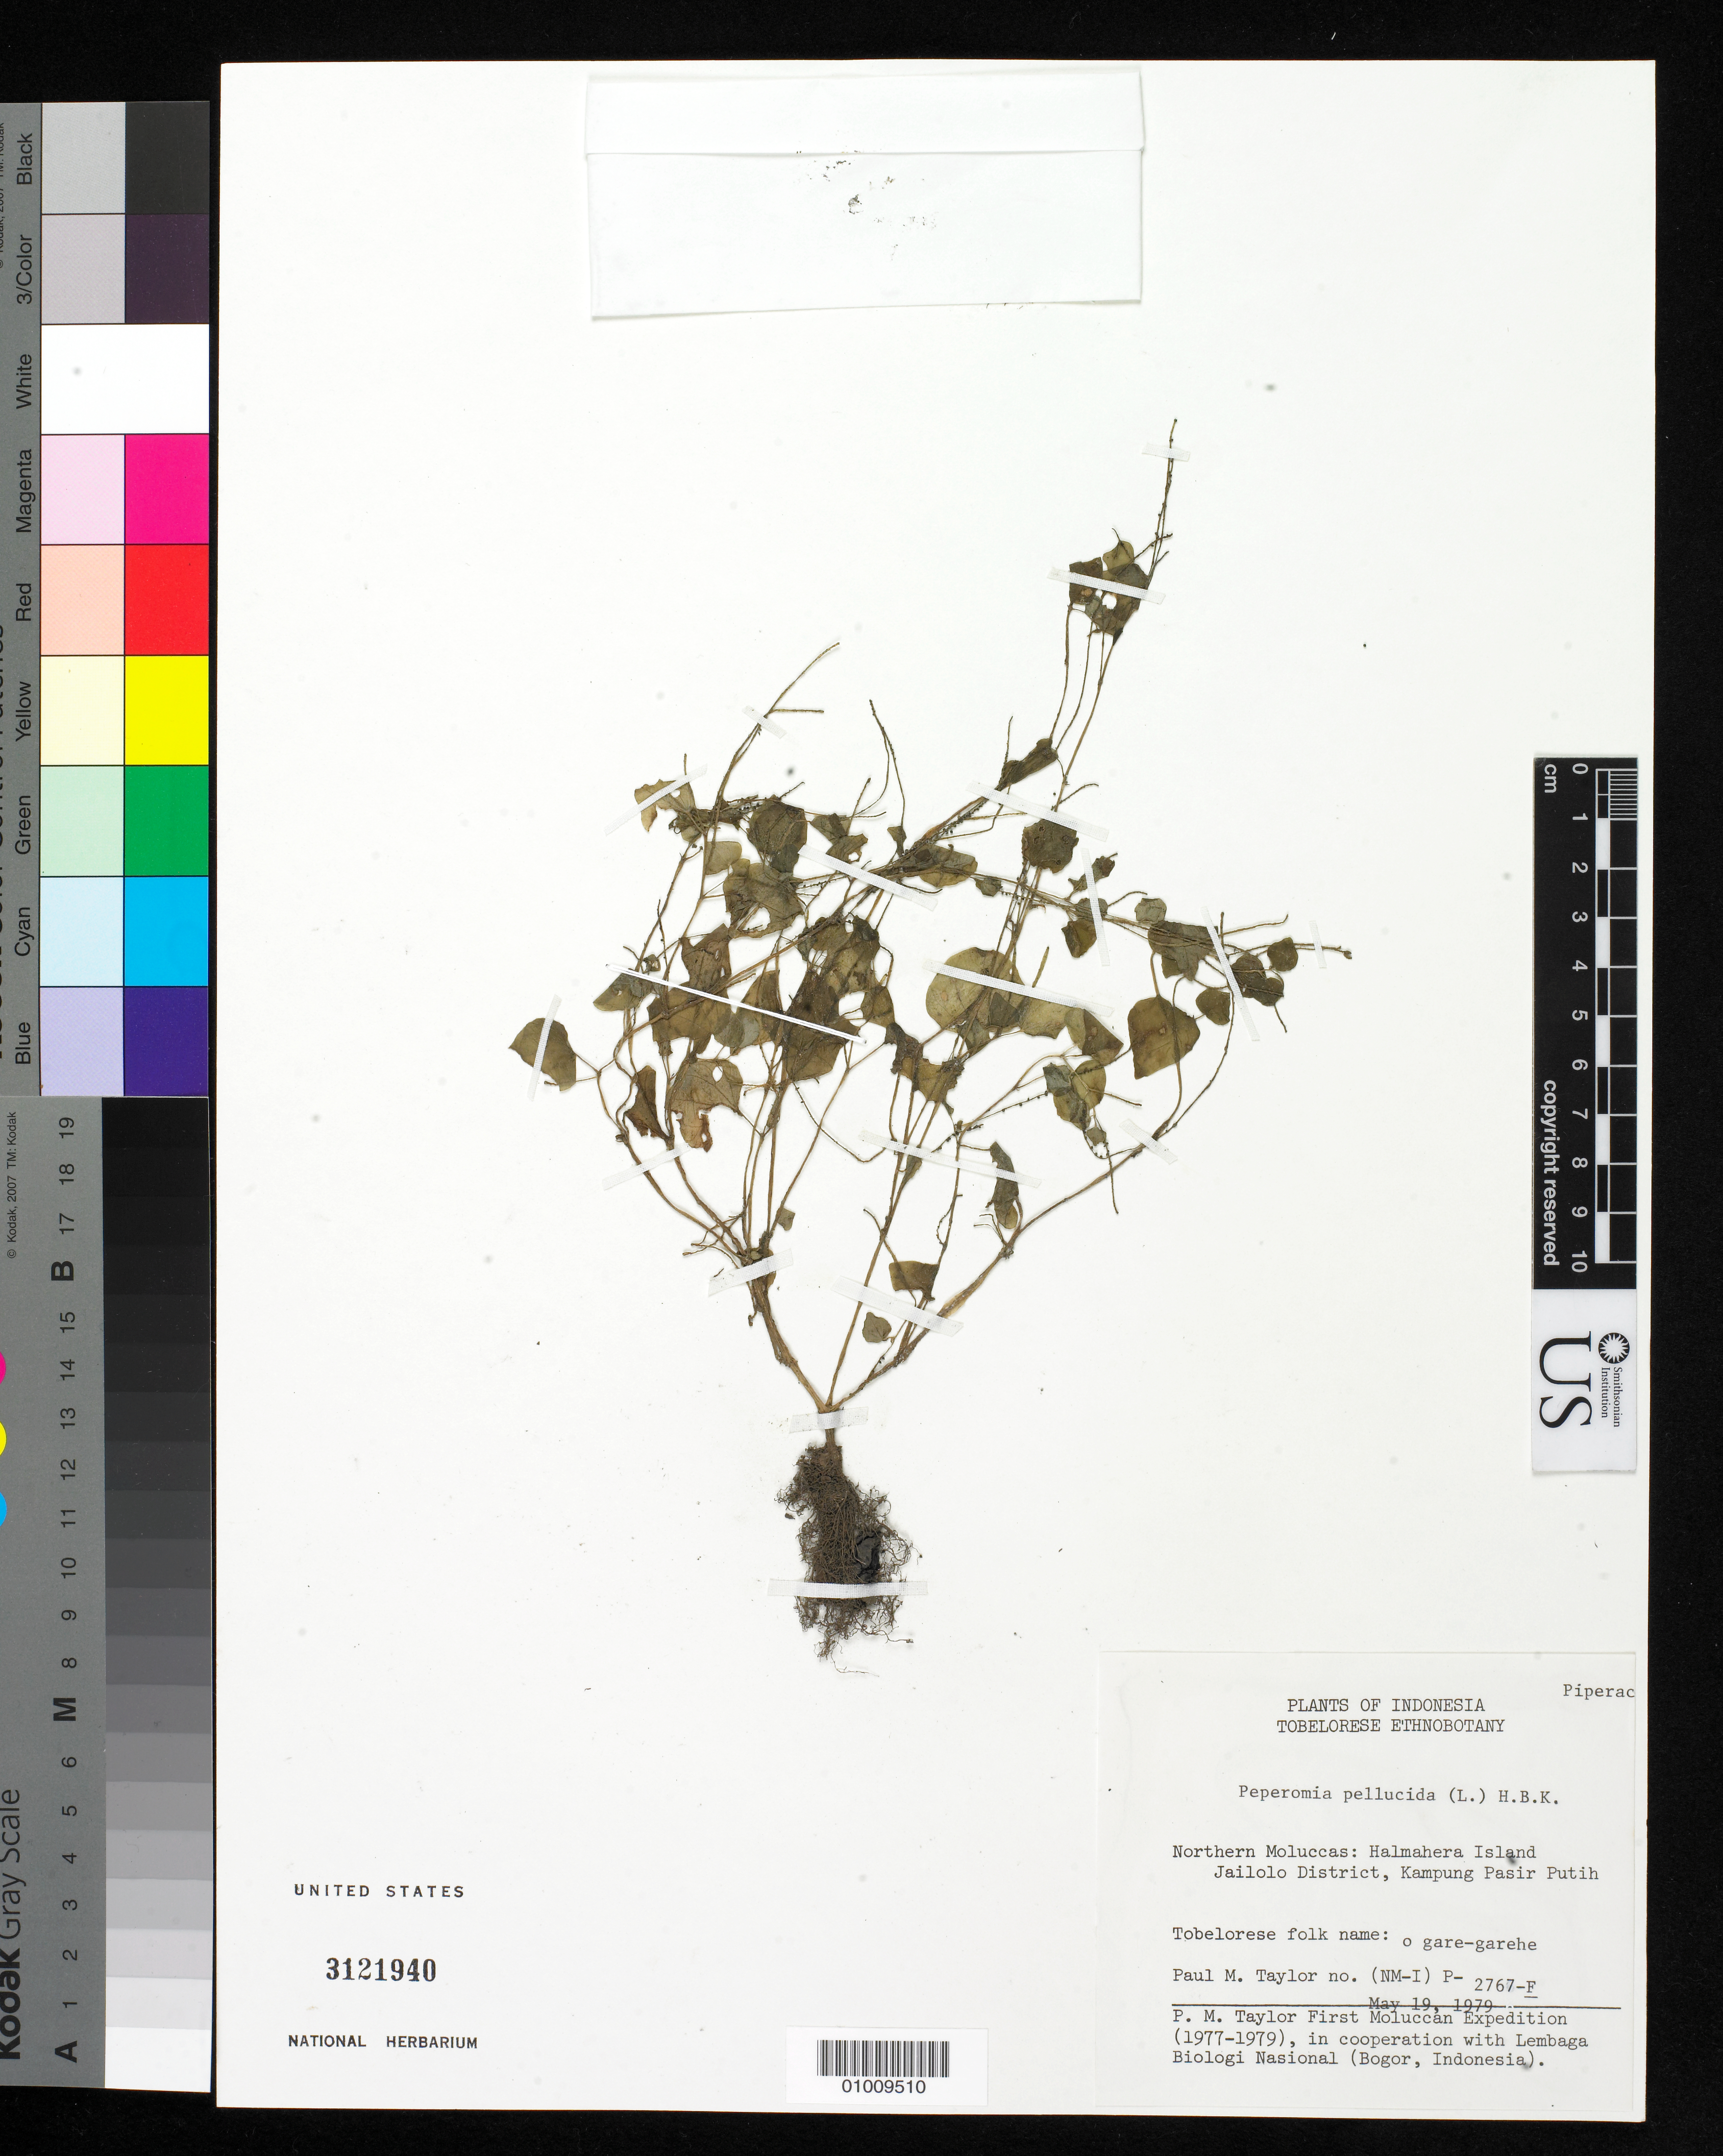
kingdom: Plantae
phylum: Tracheophyta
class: Magnoliopsida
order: Piperales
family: Piperaceae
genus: Peperomia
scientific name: Peperomia pellucida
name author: (L.) Kunth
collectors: P. M. Taylor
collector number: (NM-I) P-2767-F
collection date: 1979-05-19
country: Indonesia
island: Halmahera I.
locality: Kampung Pasir Putih, Jailolo District, Halmahera Island, Northern Moluccas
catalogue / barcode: US 3121940